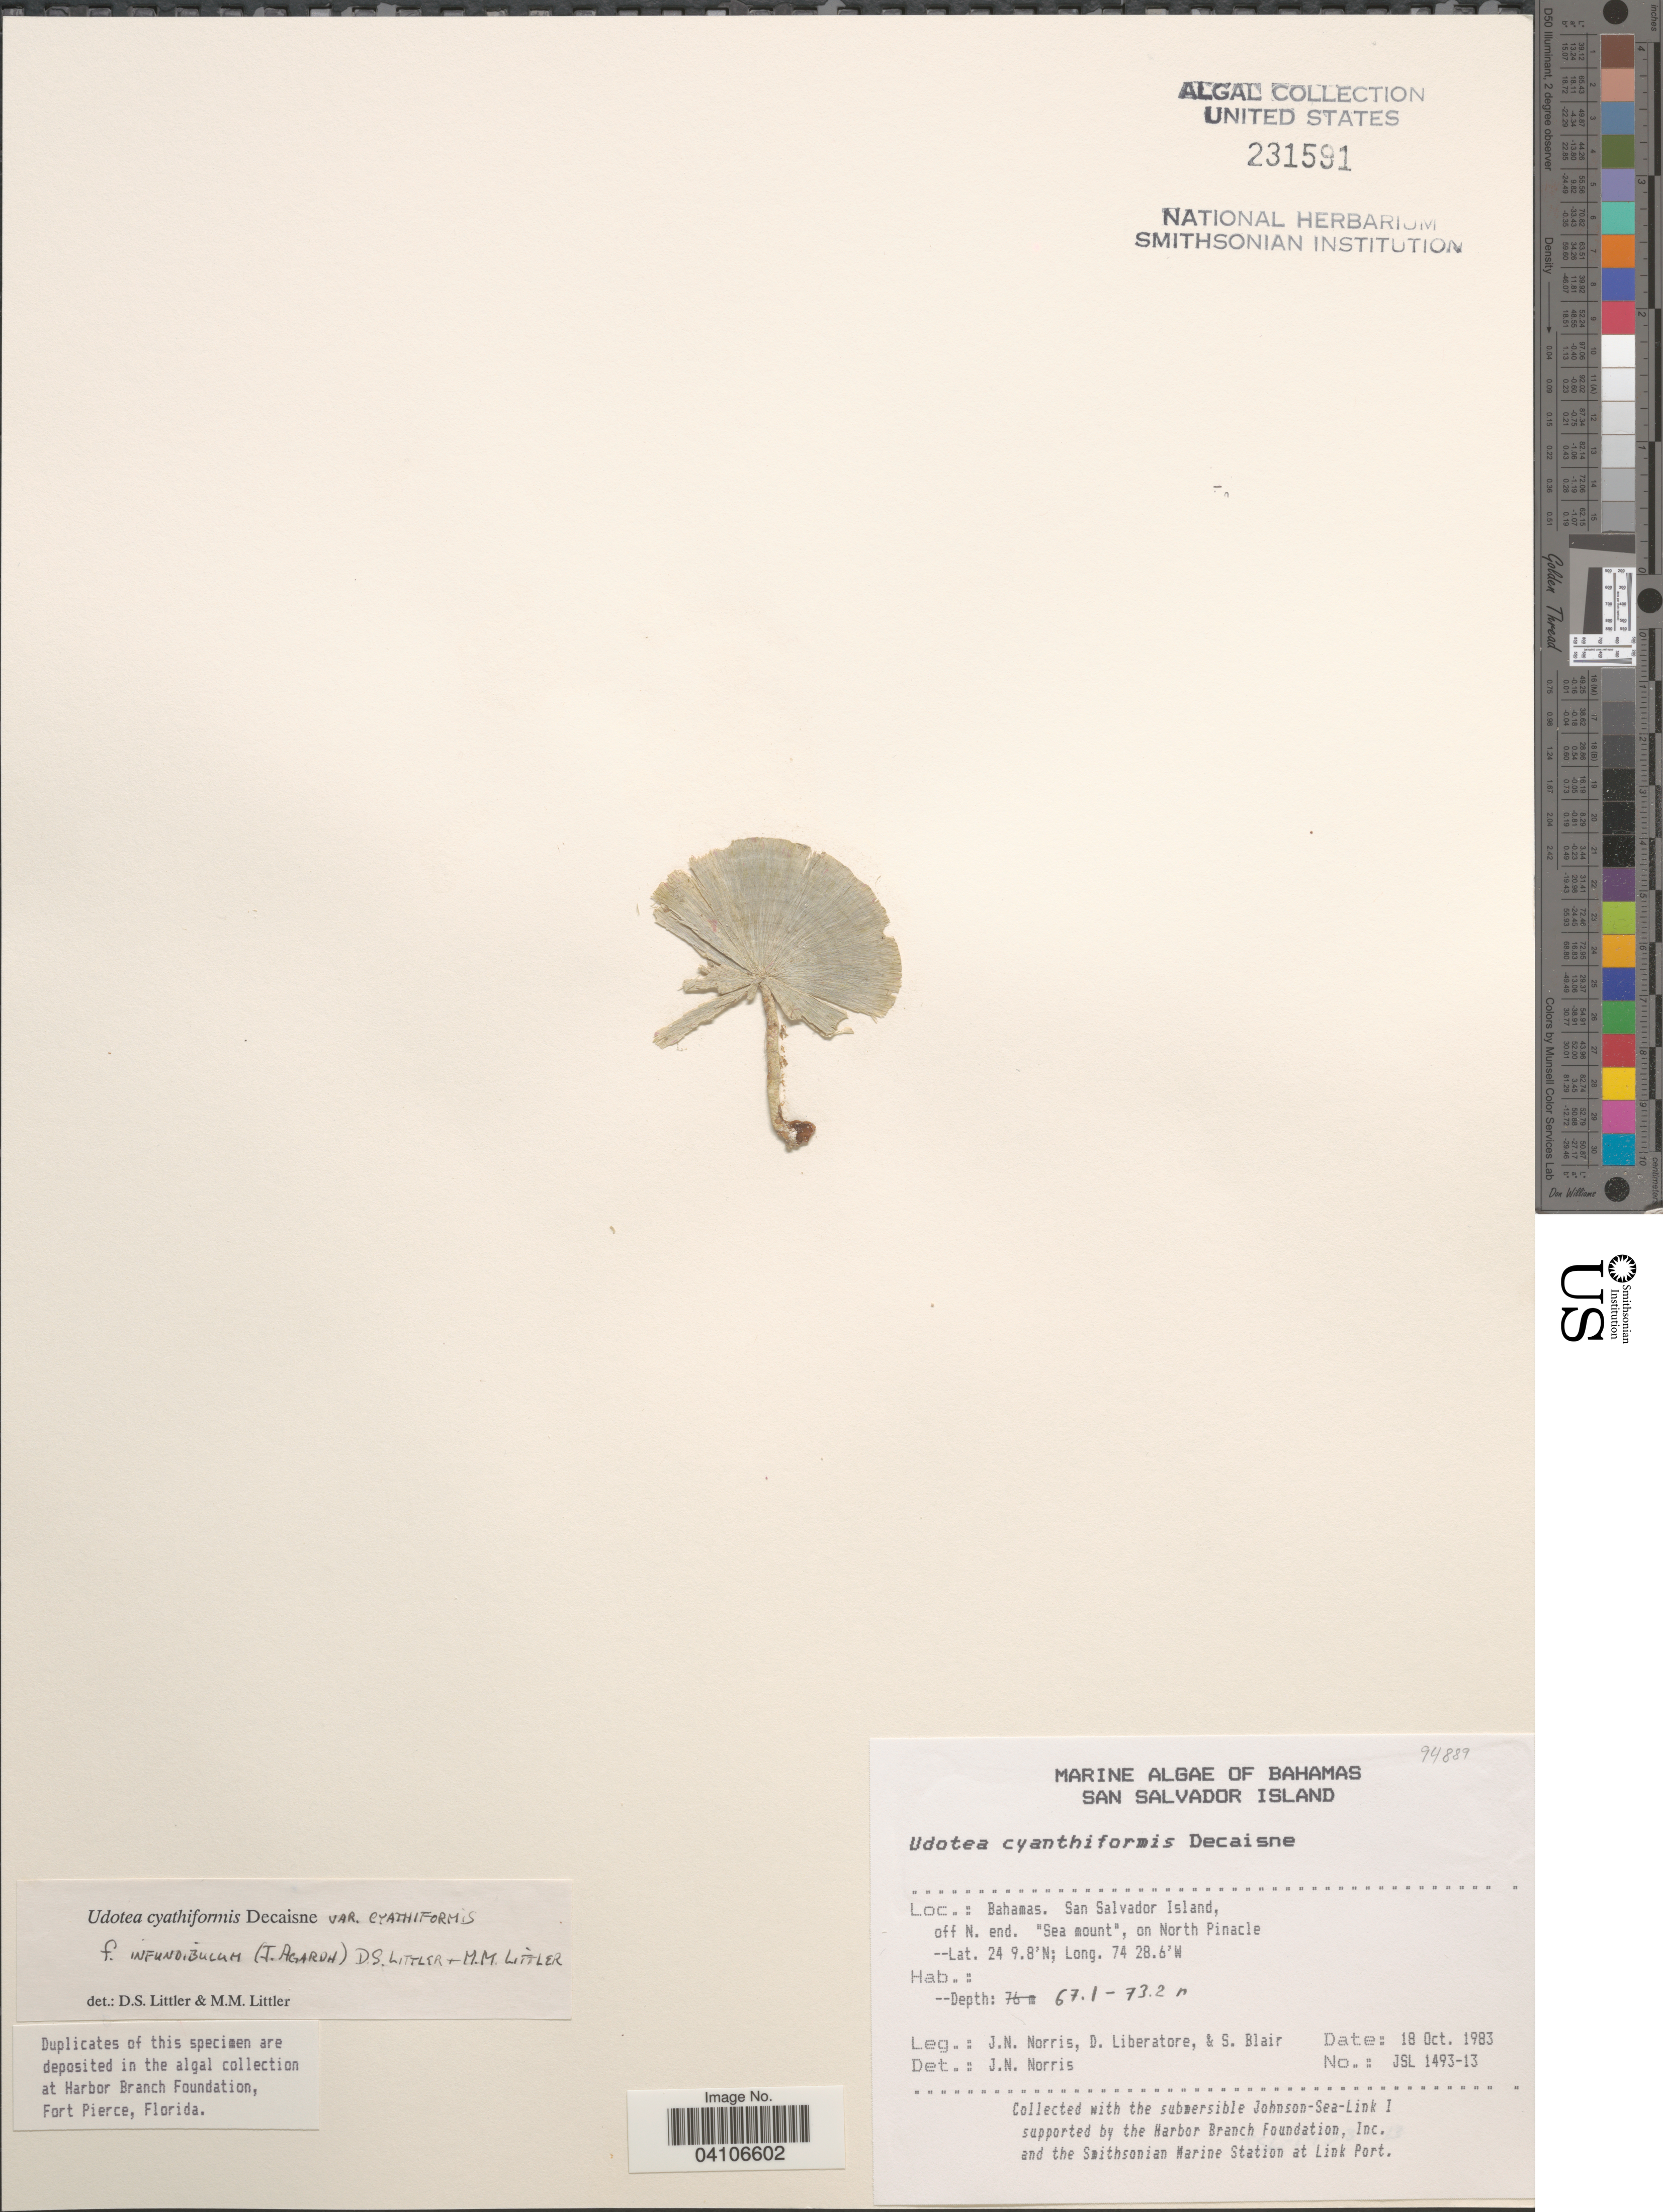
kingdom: Plantae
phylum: Chlorophyta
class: Ulvophyceae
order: Bryopsidales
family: Udoteaceae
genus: Udotea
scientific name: Udotea cyathiformis f. infundibulum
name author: (J. Agardh) D.S. Littler & Littler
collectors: J. Norris, D. Liberatore & S. M. Blair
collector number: JSL 1493-13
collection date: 1983-10-18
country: Bahamas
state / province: San Salvador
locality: San Salvador Island, off N. end. "Sea mount", on North Pinacle.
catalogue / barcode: US 231591